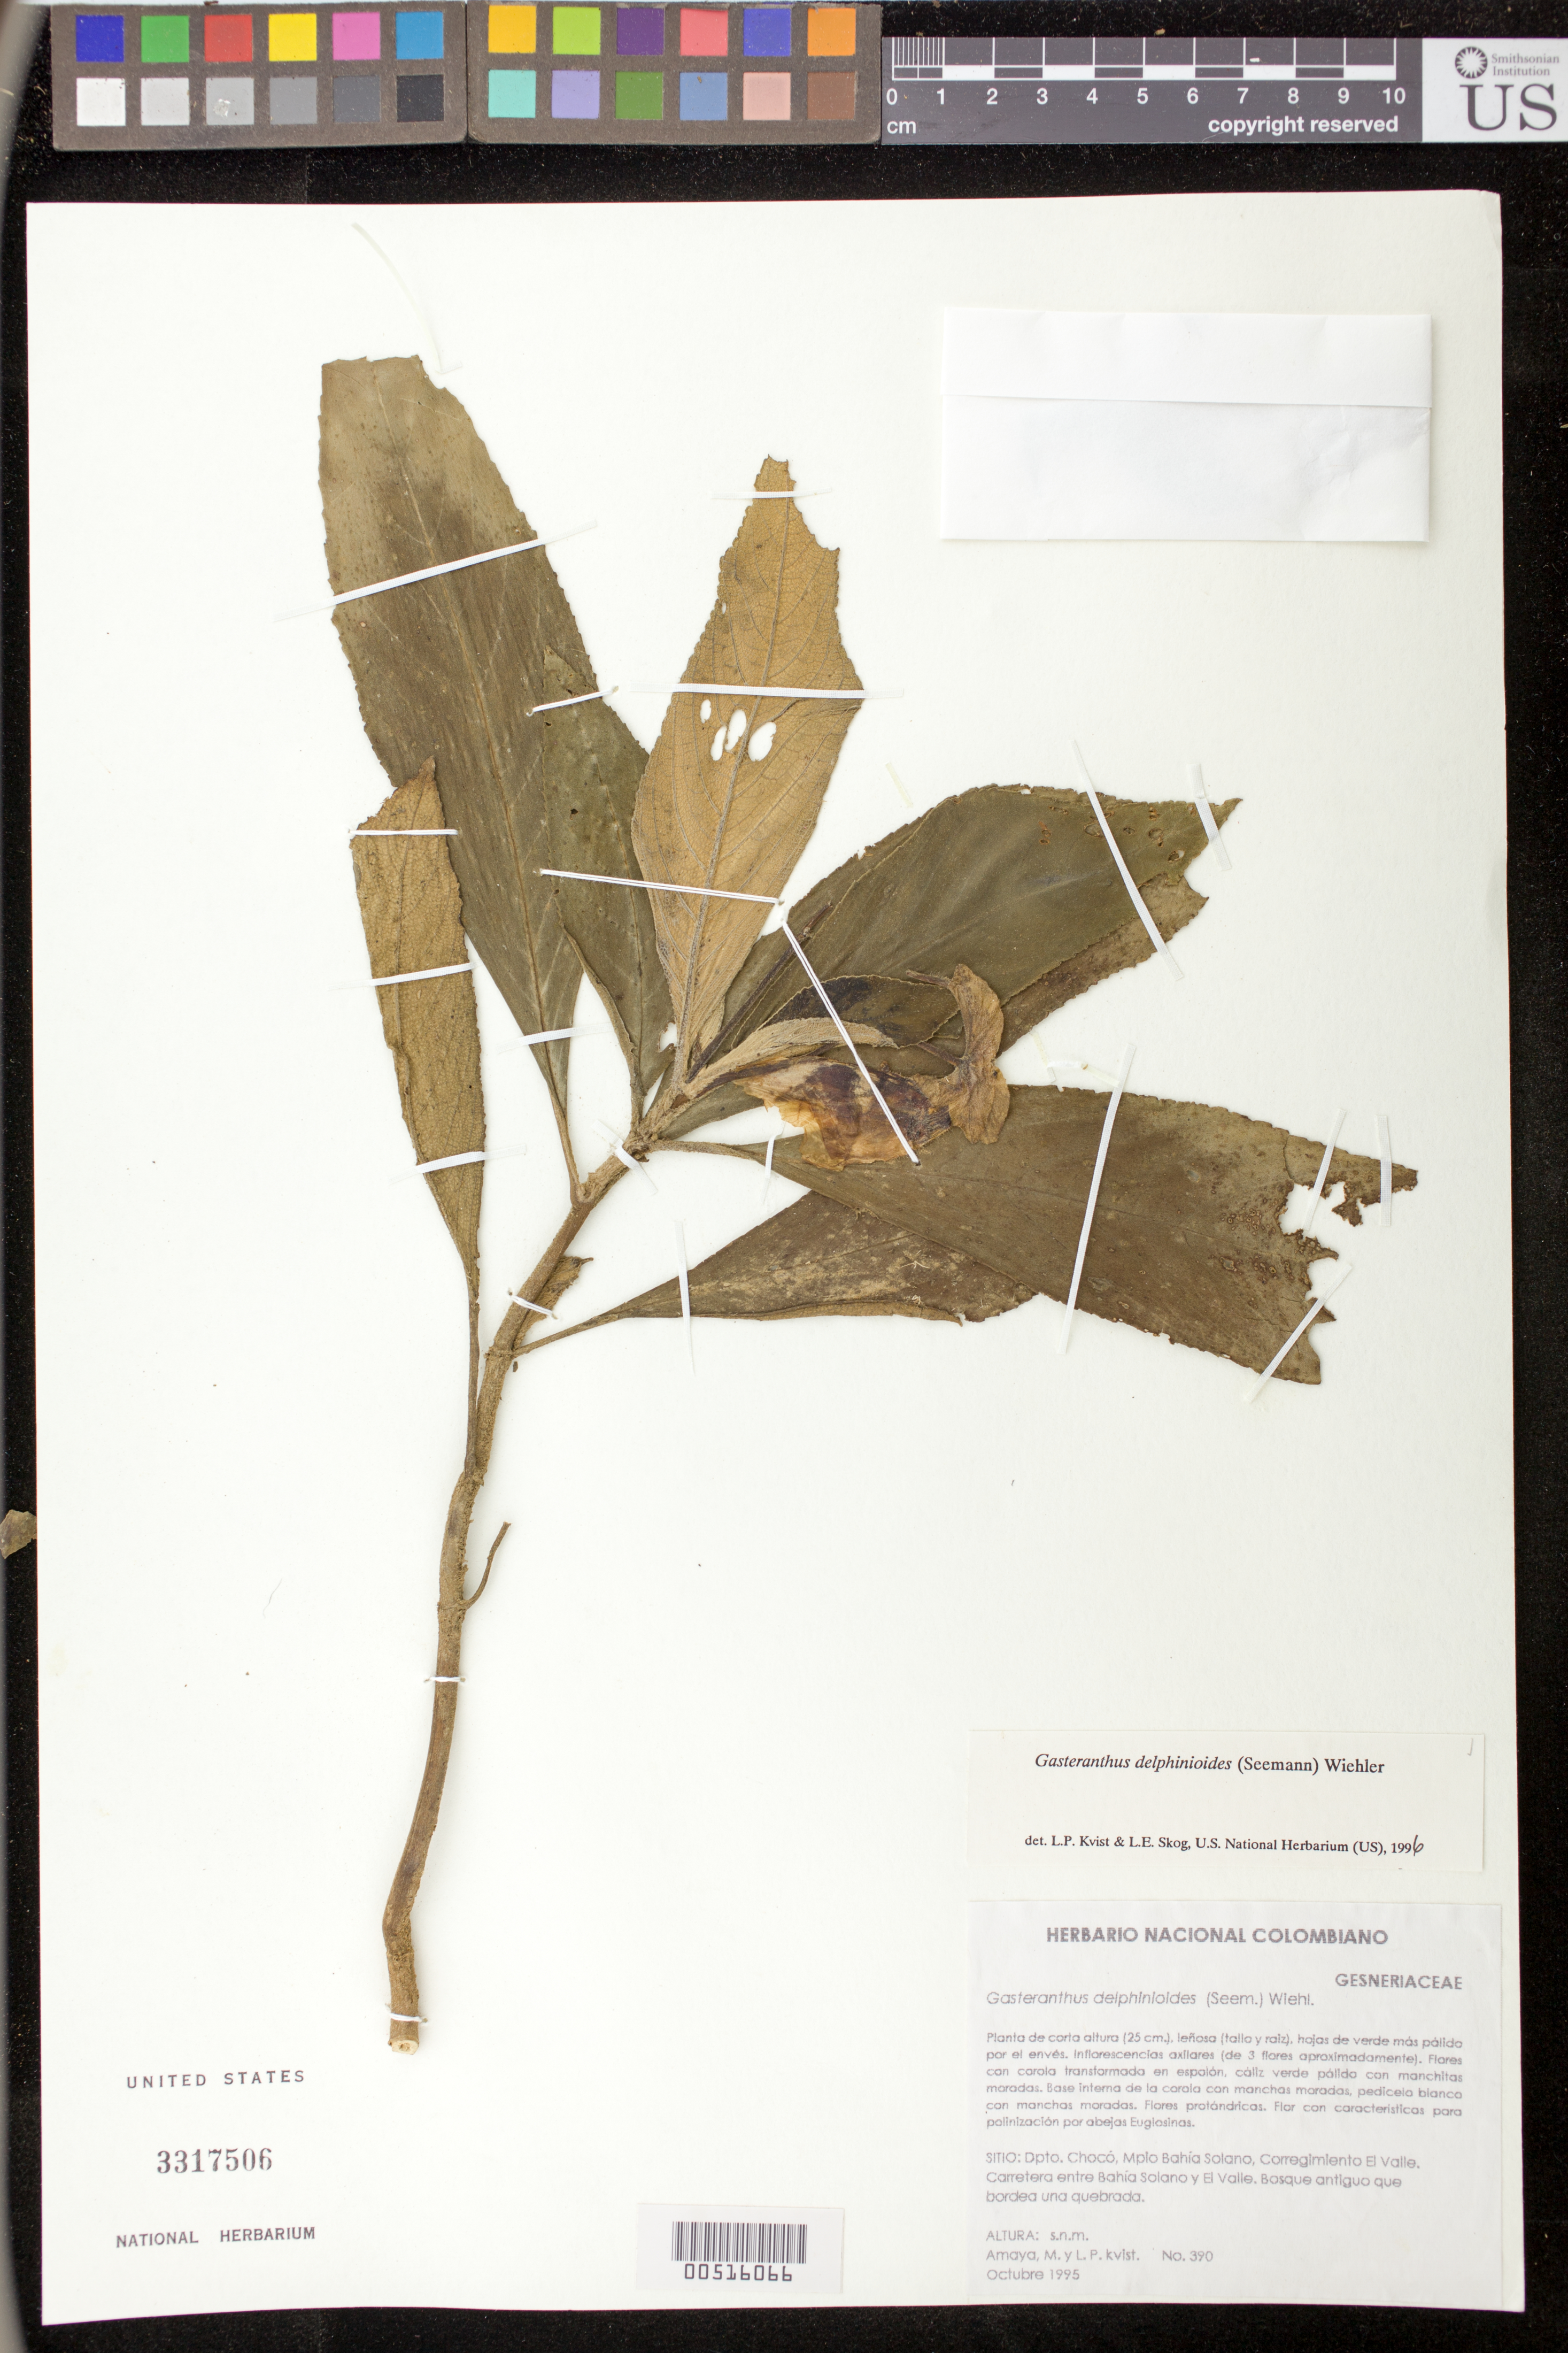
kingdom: Plantae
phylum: Tracheophyta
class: Magnoliopsida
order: Lamiales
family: Gesneriaceae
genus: Gasteranthus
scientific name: Gasteranthus delphinioides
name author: (Seem.) Wiehler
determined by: Skog, Laurence E.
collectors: M. Amaya & L. P. Kvist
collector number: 390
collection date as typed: Oct 1995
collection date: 1995-10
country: Colombia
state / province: Chocó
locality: Mpio Bahía Solano, Corregimiento El Valle. Carretera entre Bahía Solano y El Valle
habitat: Bosque antiguo que bordea una quebrada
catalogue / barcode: US 3317506